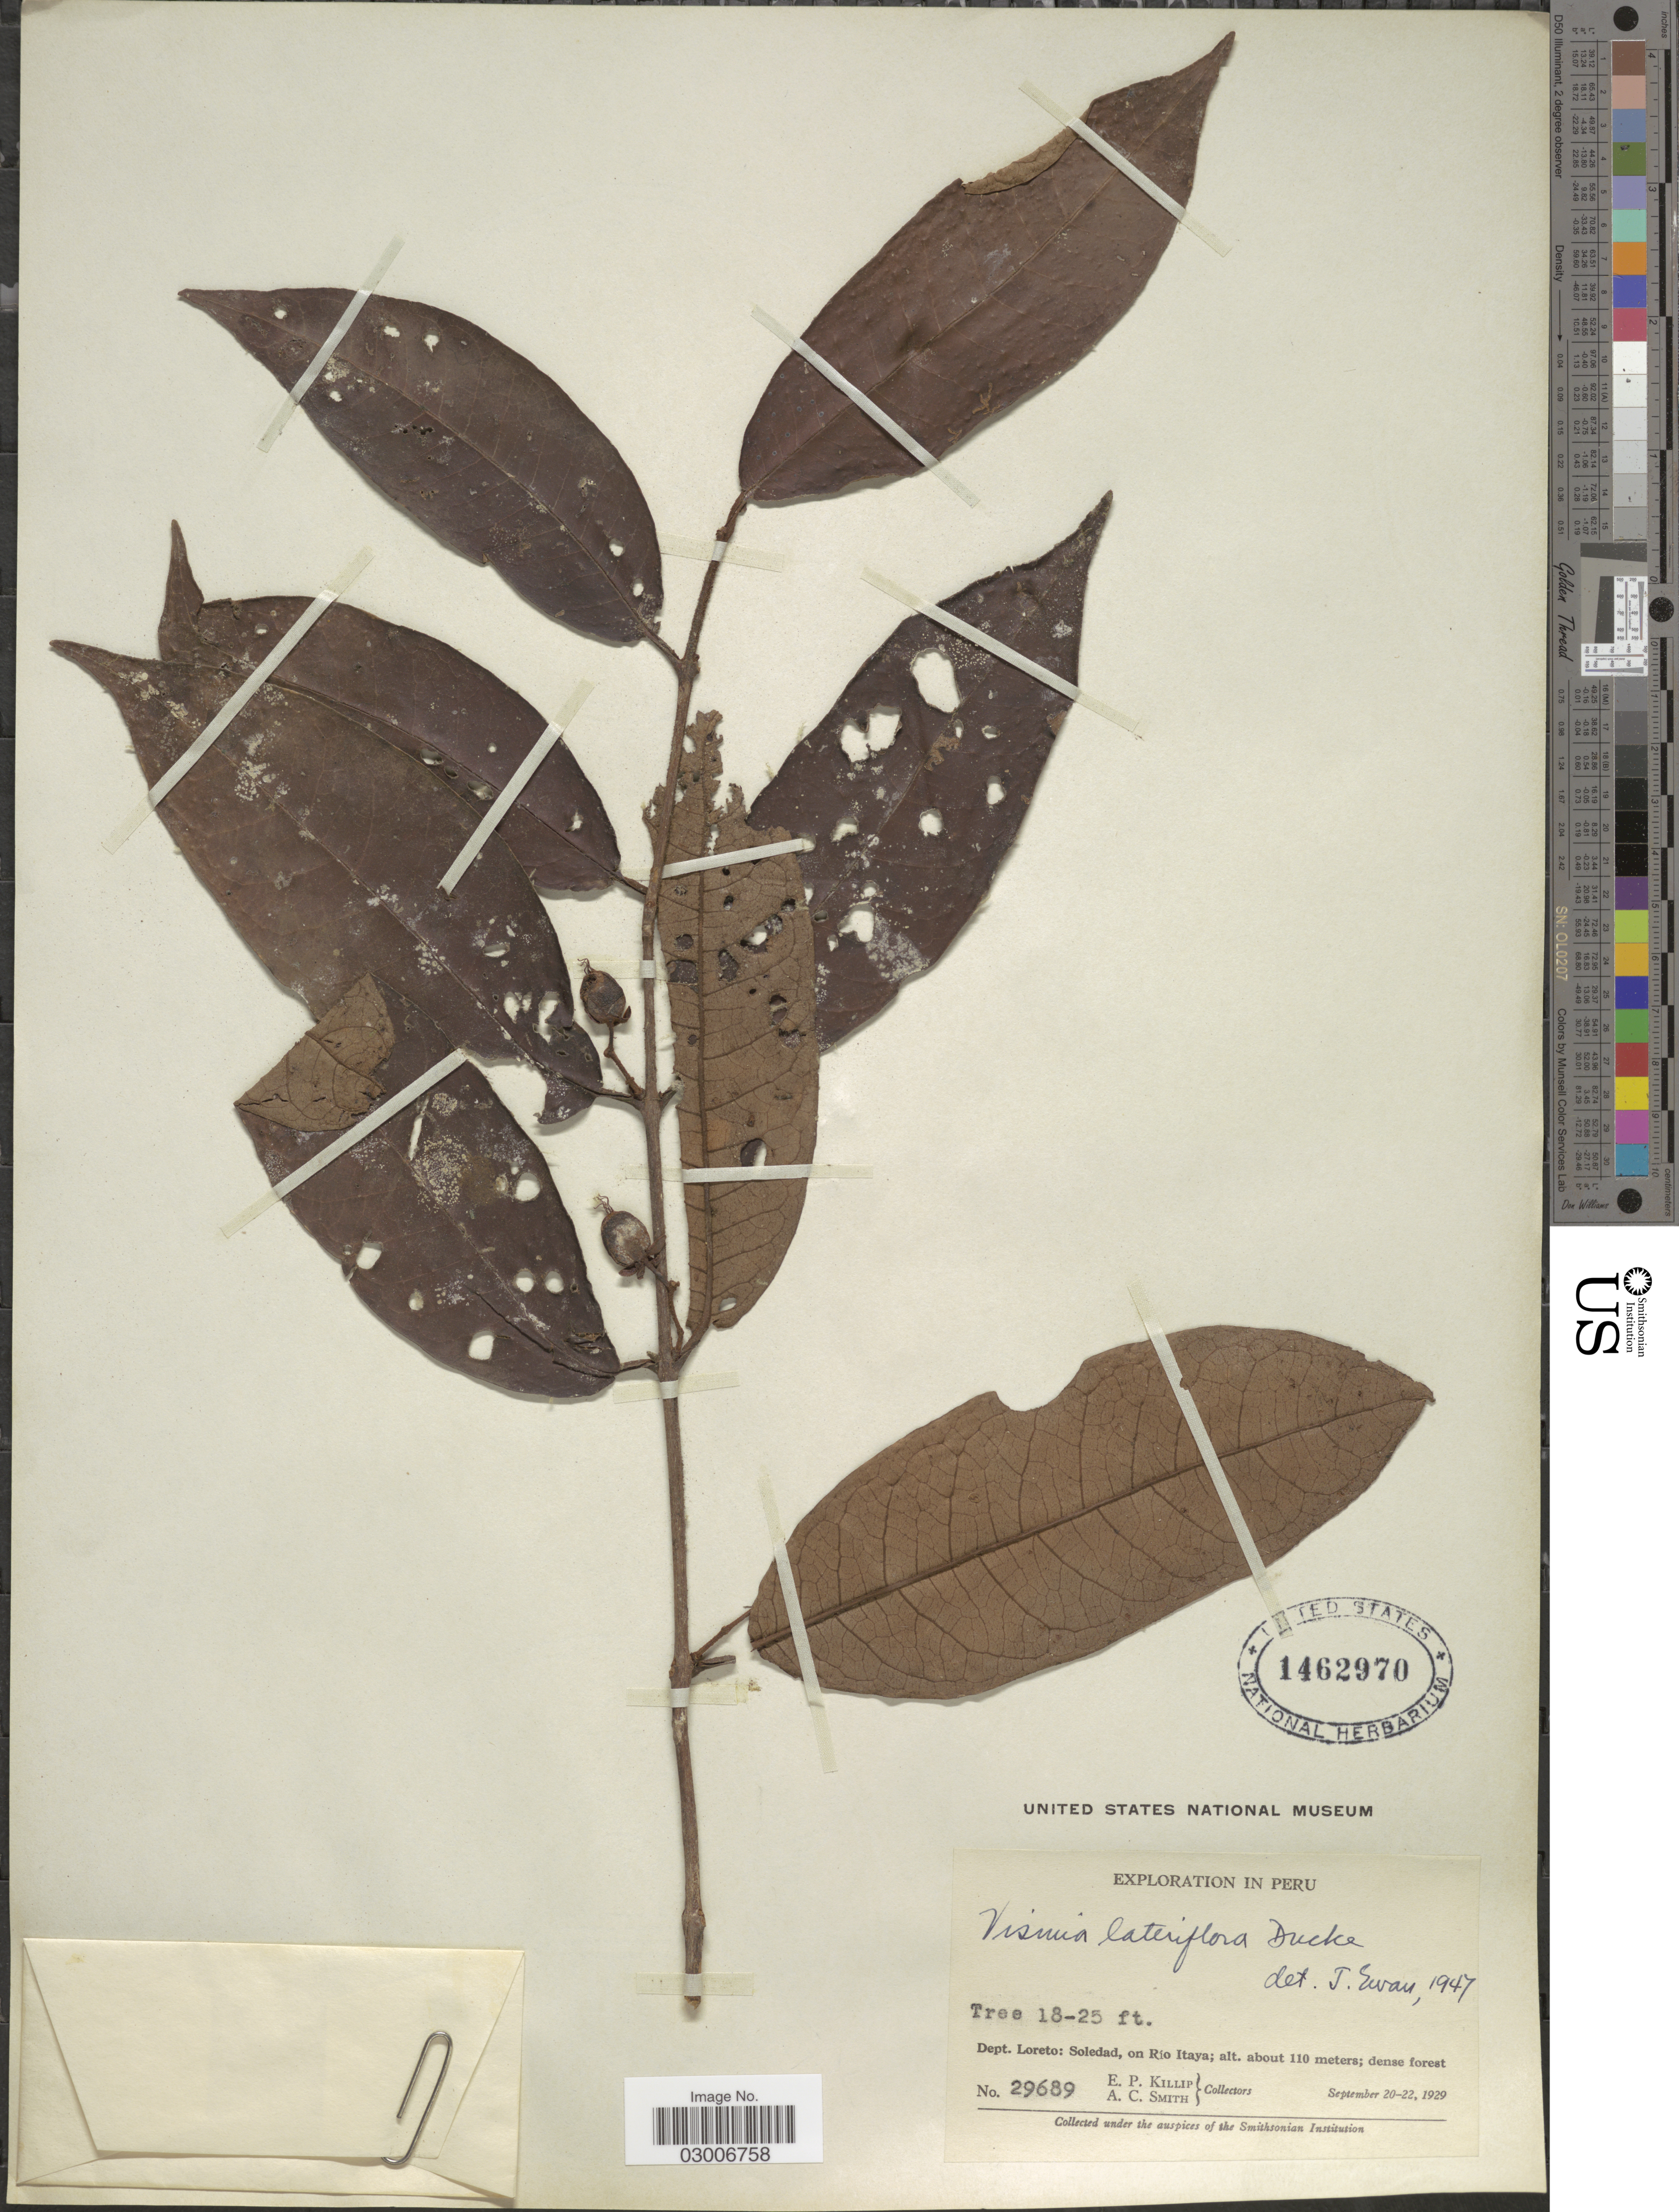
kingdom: Plantae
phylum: Tracheophyta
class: Magnoliopsida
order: Malpighiales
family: Hypericaceae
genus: Vismia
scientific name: Vismia lateriflora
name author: Ducke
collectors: E. P. Killip & A. C. Smith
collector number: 29689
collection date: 1929-09-20/1929-09-22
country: Peru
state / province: Loreto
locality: Soledad, on Río Itaya.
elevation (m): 110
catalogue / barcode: US 1462970